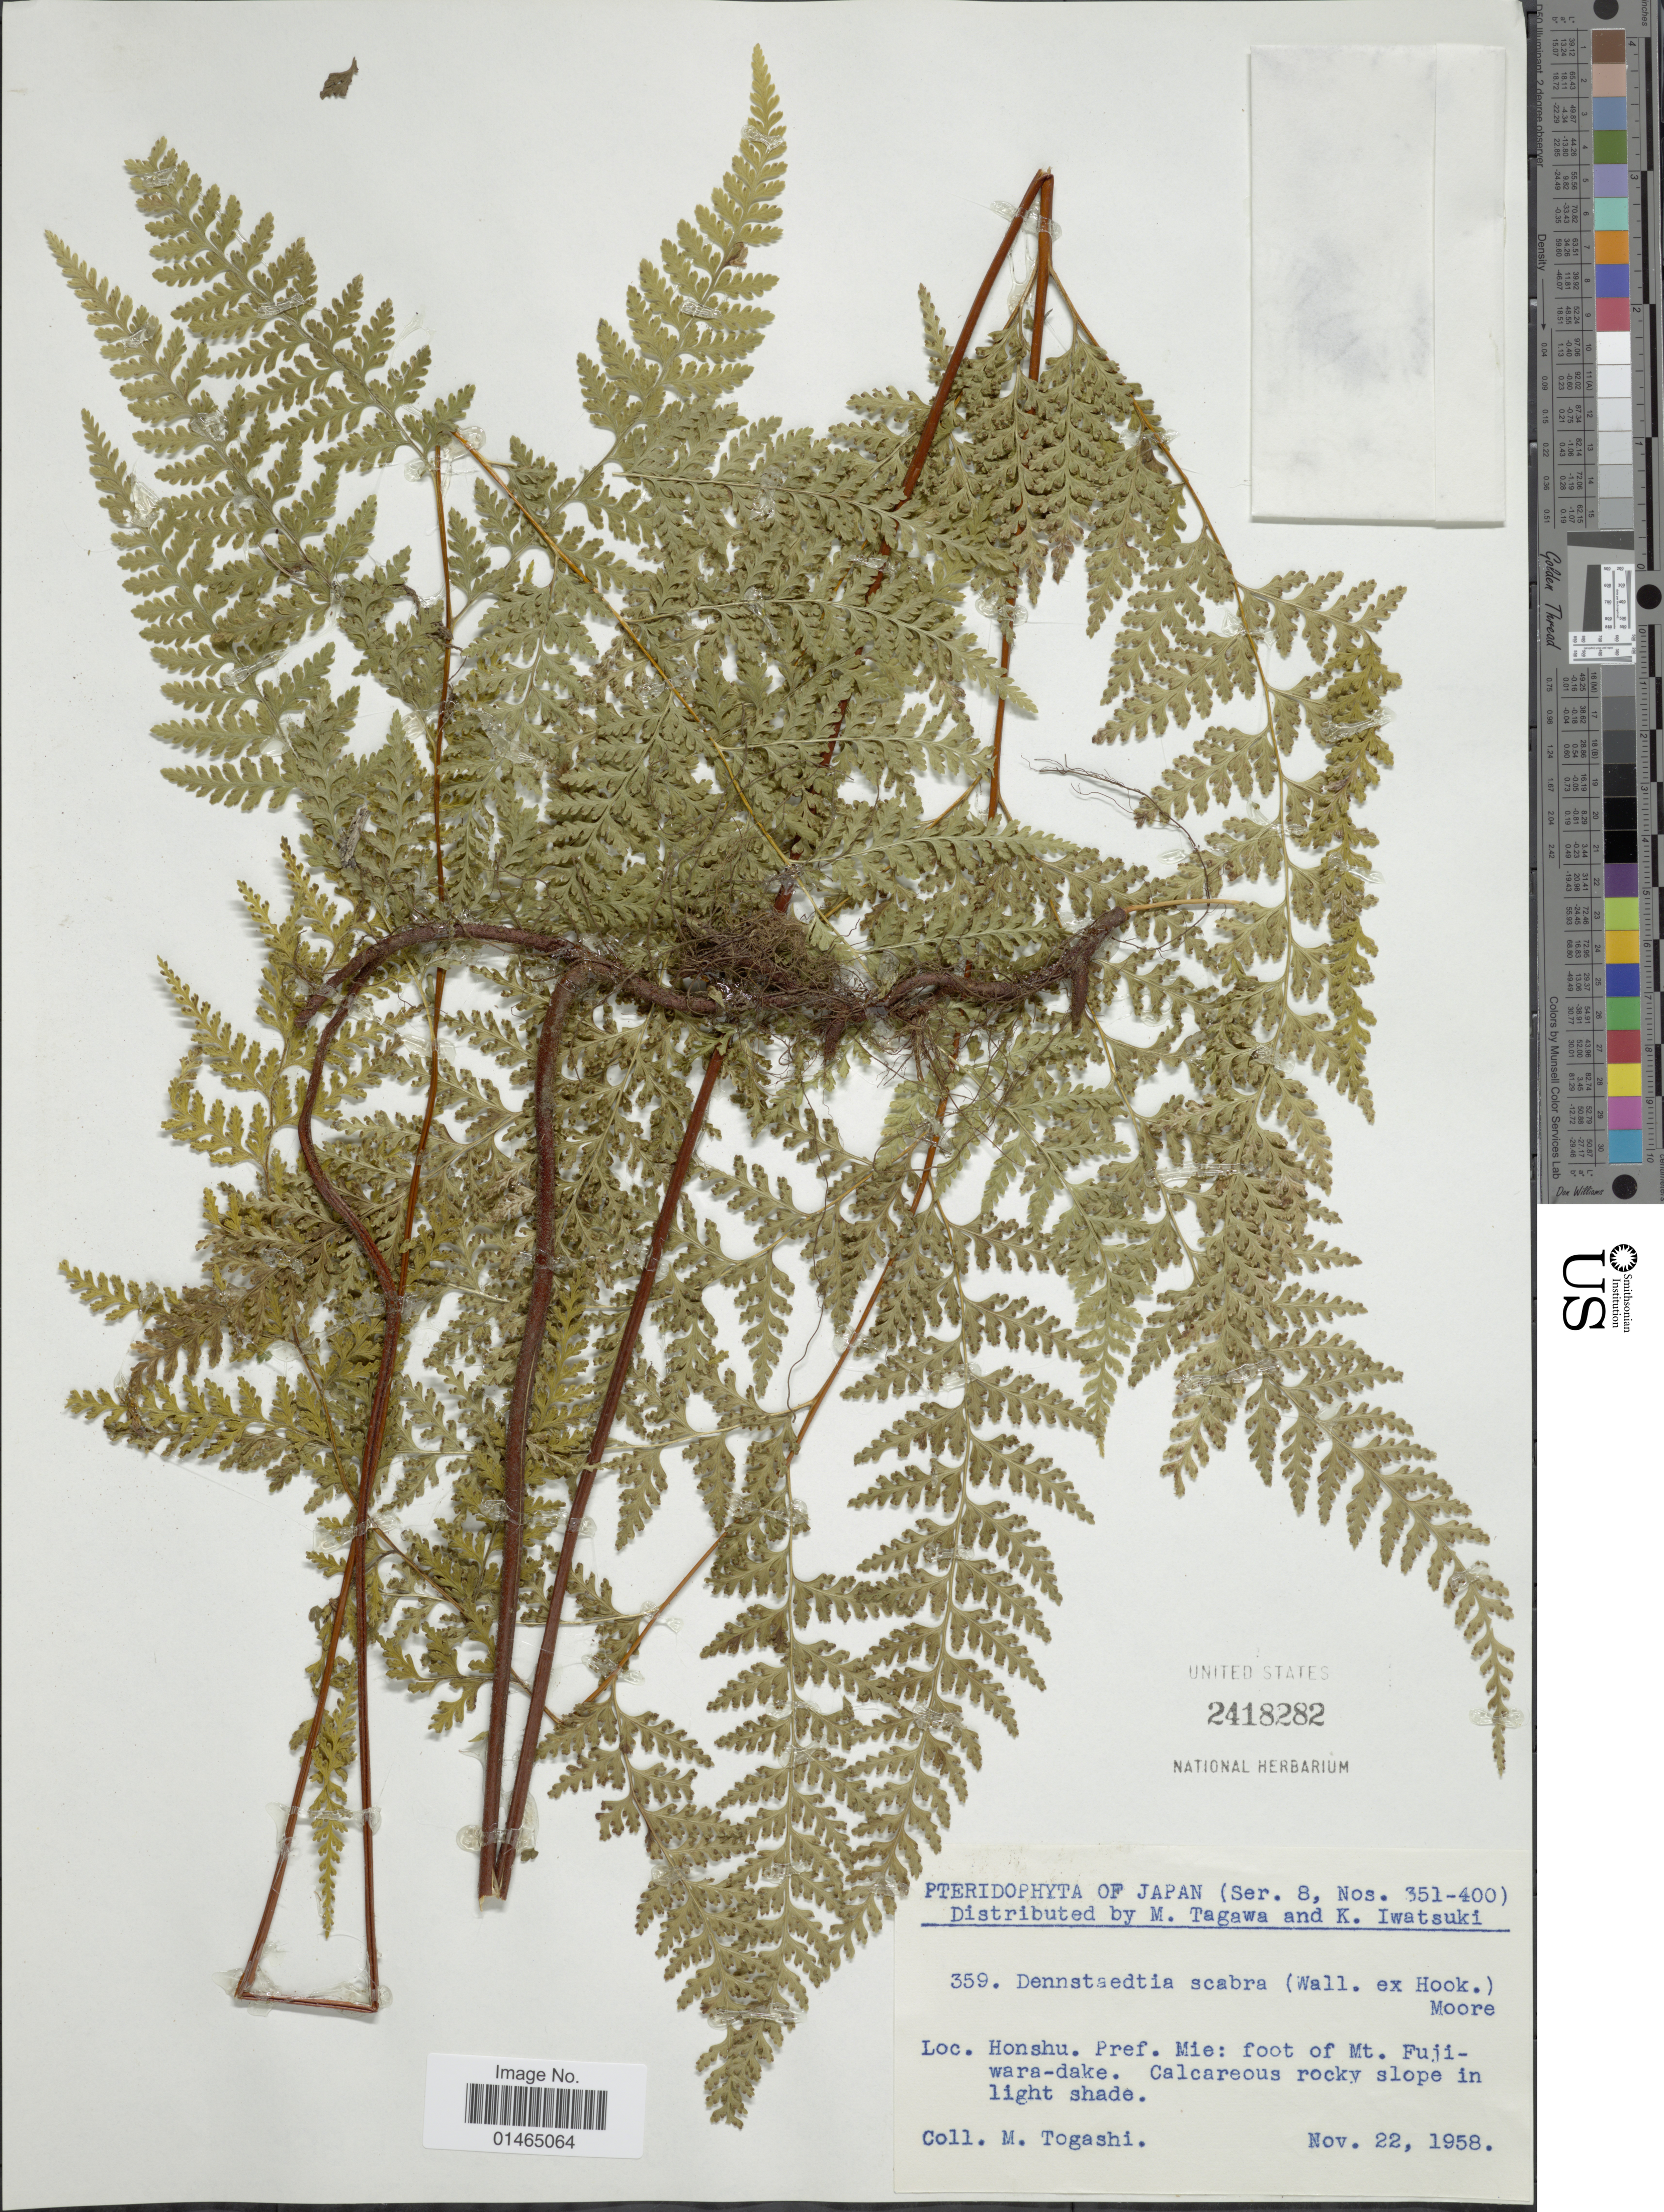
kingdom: Plantae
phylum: Tracheophyta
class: Polypodiopsida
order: Polypodiales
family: Dennstaedtiaceae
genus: Dennstaedtia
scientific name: Dennstaedtia scabra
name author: (Wall. ex Hook.) T. Moore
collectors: M. Togashi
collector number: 359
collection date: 1958-11-22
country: Japan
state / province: Mie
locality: Honshu. Pref. Mie: foot of Mt. Fuji-wara-dake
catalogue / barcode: US 2418282